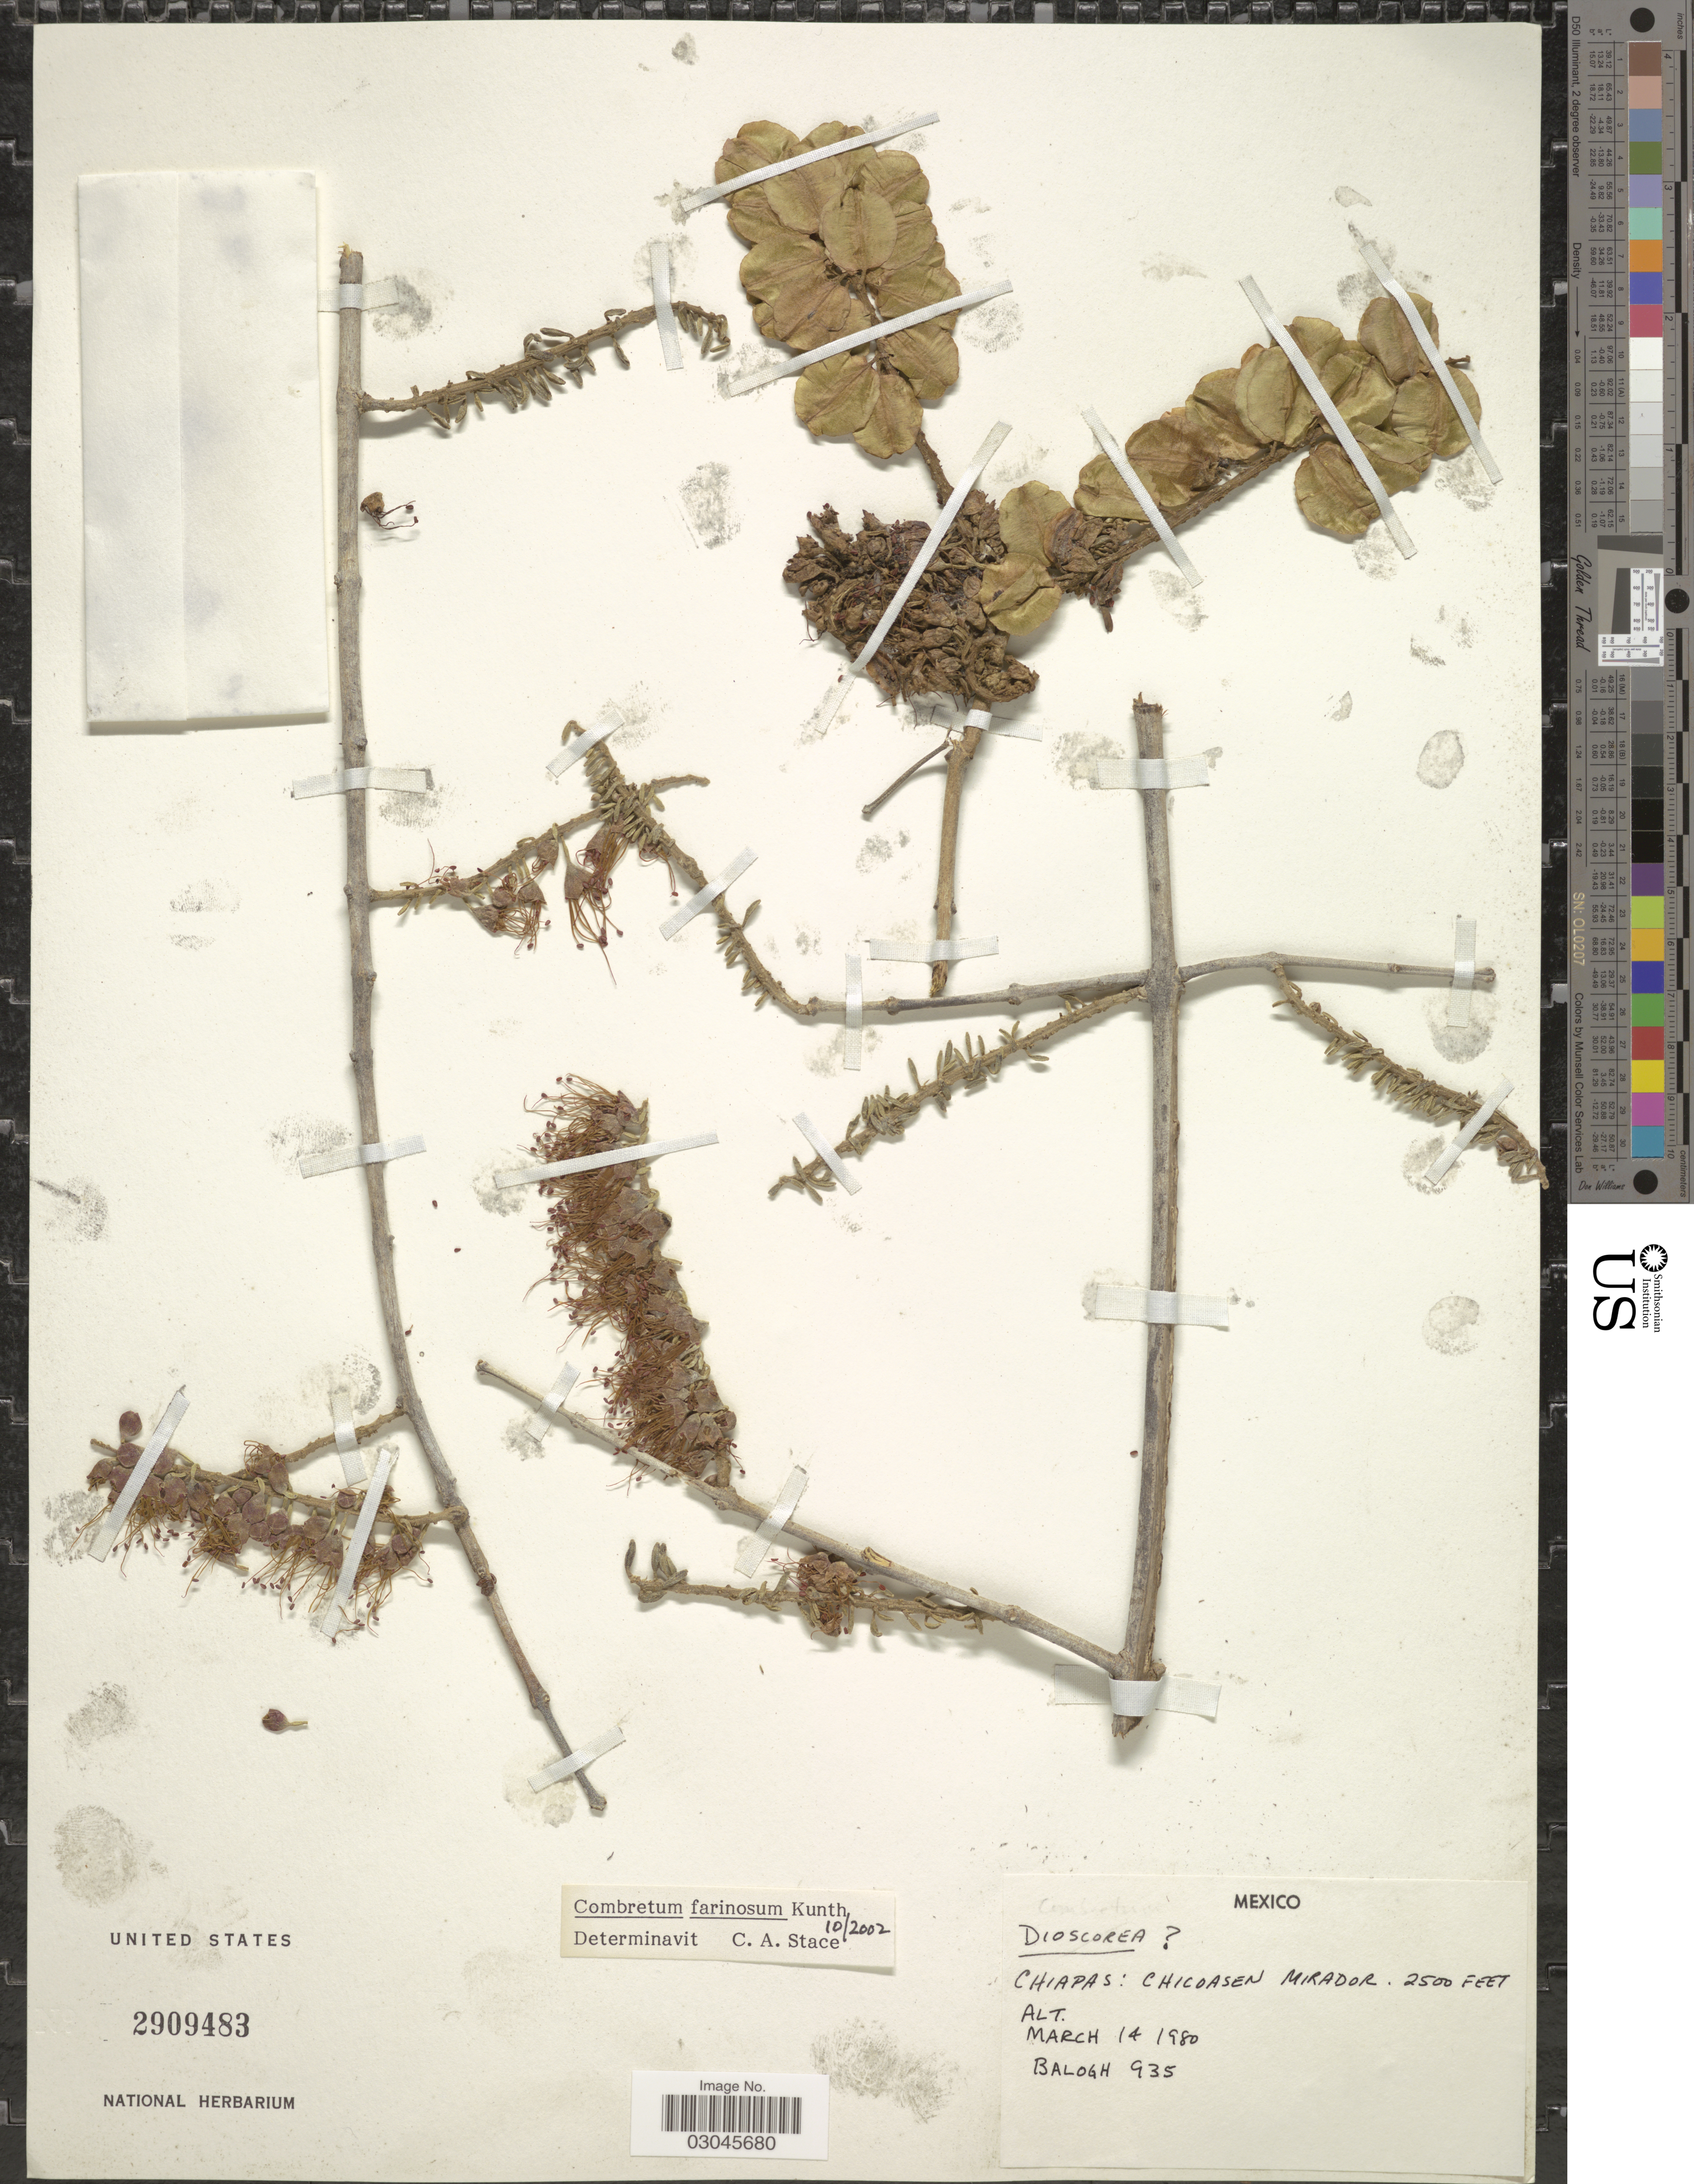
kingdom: Plantae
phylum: Tracheophyta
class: Magnoliopsida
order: Myrtales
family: Combretaceae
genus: Combretum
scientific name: Combretum farinosum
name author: Kunth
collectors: -. Balogh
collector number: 935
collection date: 1980-03-14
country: Mexico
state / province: Chiapas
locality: Chicoasen Mirador.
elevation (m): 762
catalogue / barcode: US 2909483